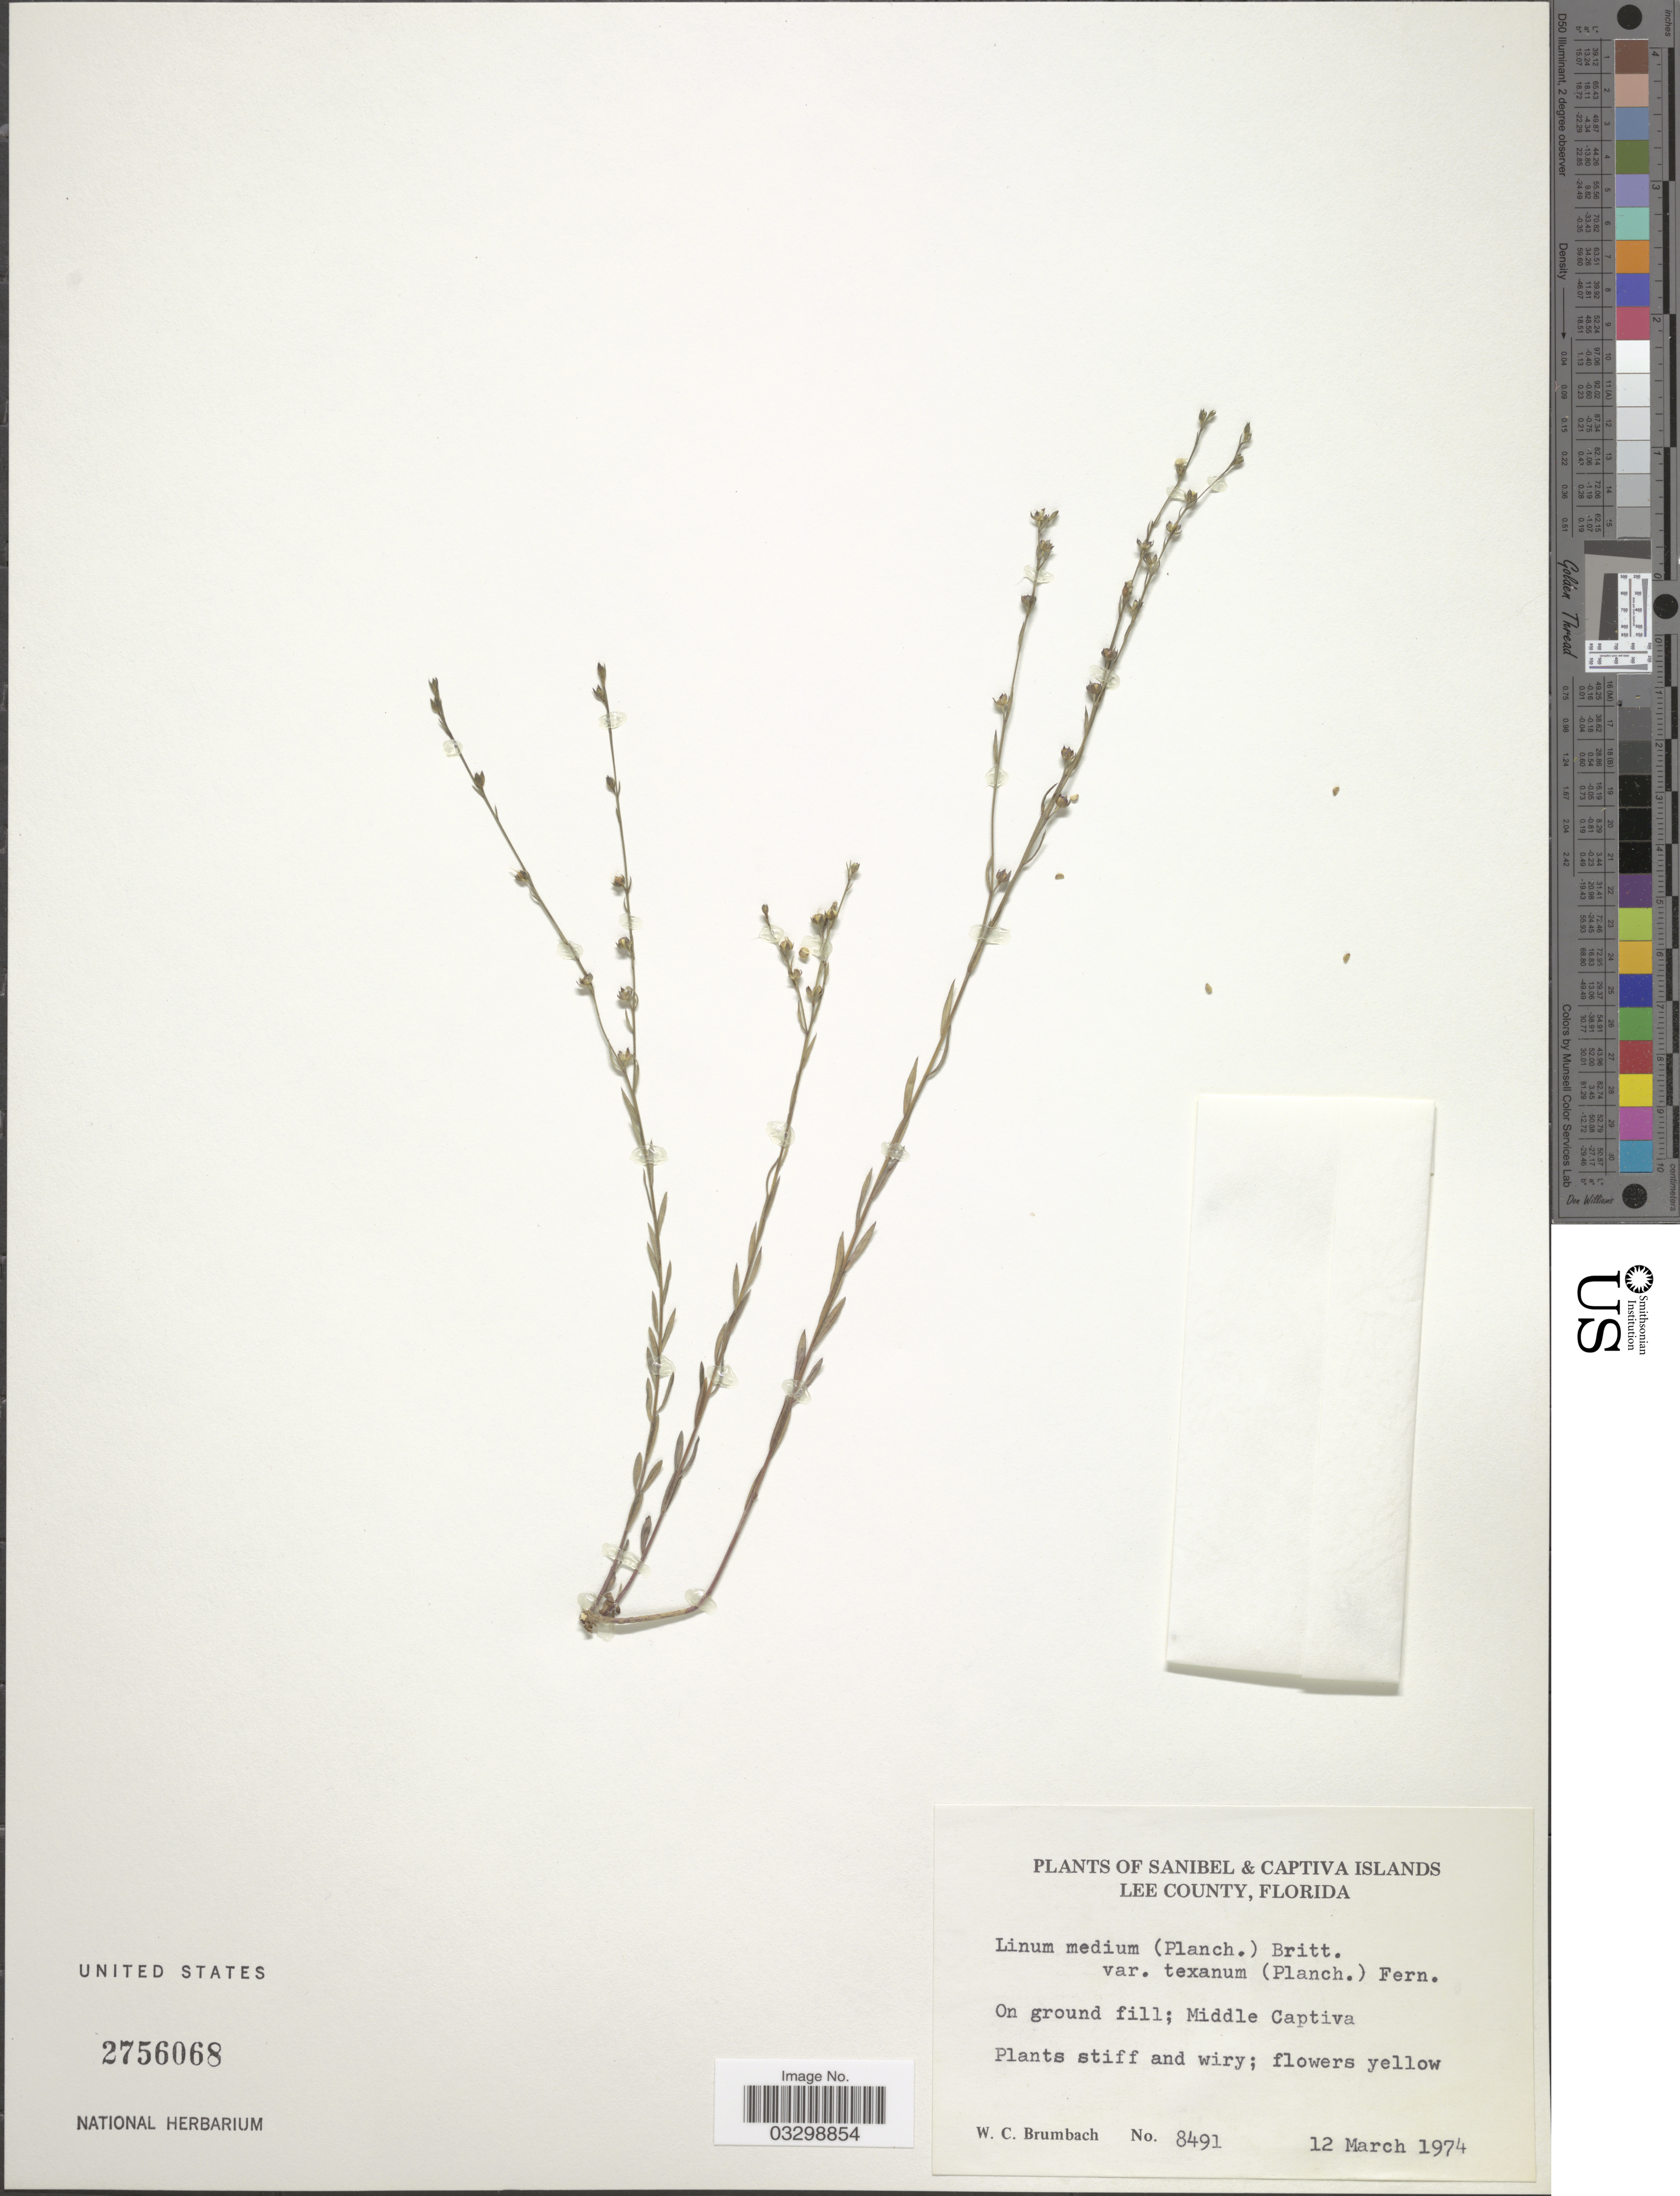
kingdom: Plantae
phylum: Tracheophyta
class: Magnoliopsida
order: Malpighiales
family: Linaceae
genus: Linum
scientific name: Linum medium var. texanum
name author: (Planch.) Fernald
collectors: W. C. Brumbach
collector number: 8491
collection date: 1974-03-12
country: United States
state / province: Florida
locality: Sanibel & Captiva Islands, Lee County, On ground fill; Middle Captiva.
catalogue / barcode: US 2756068